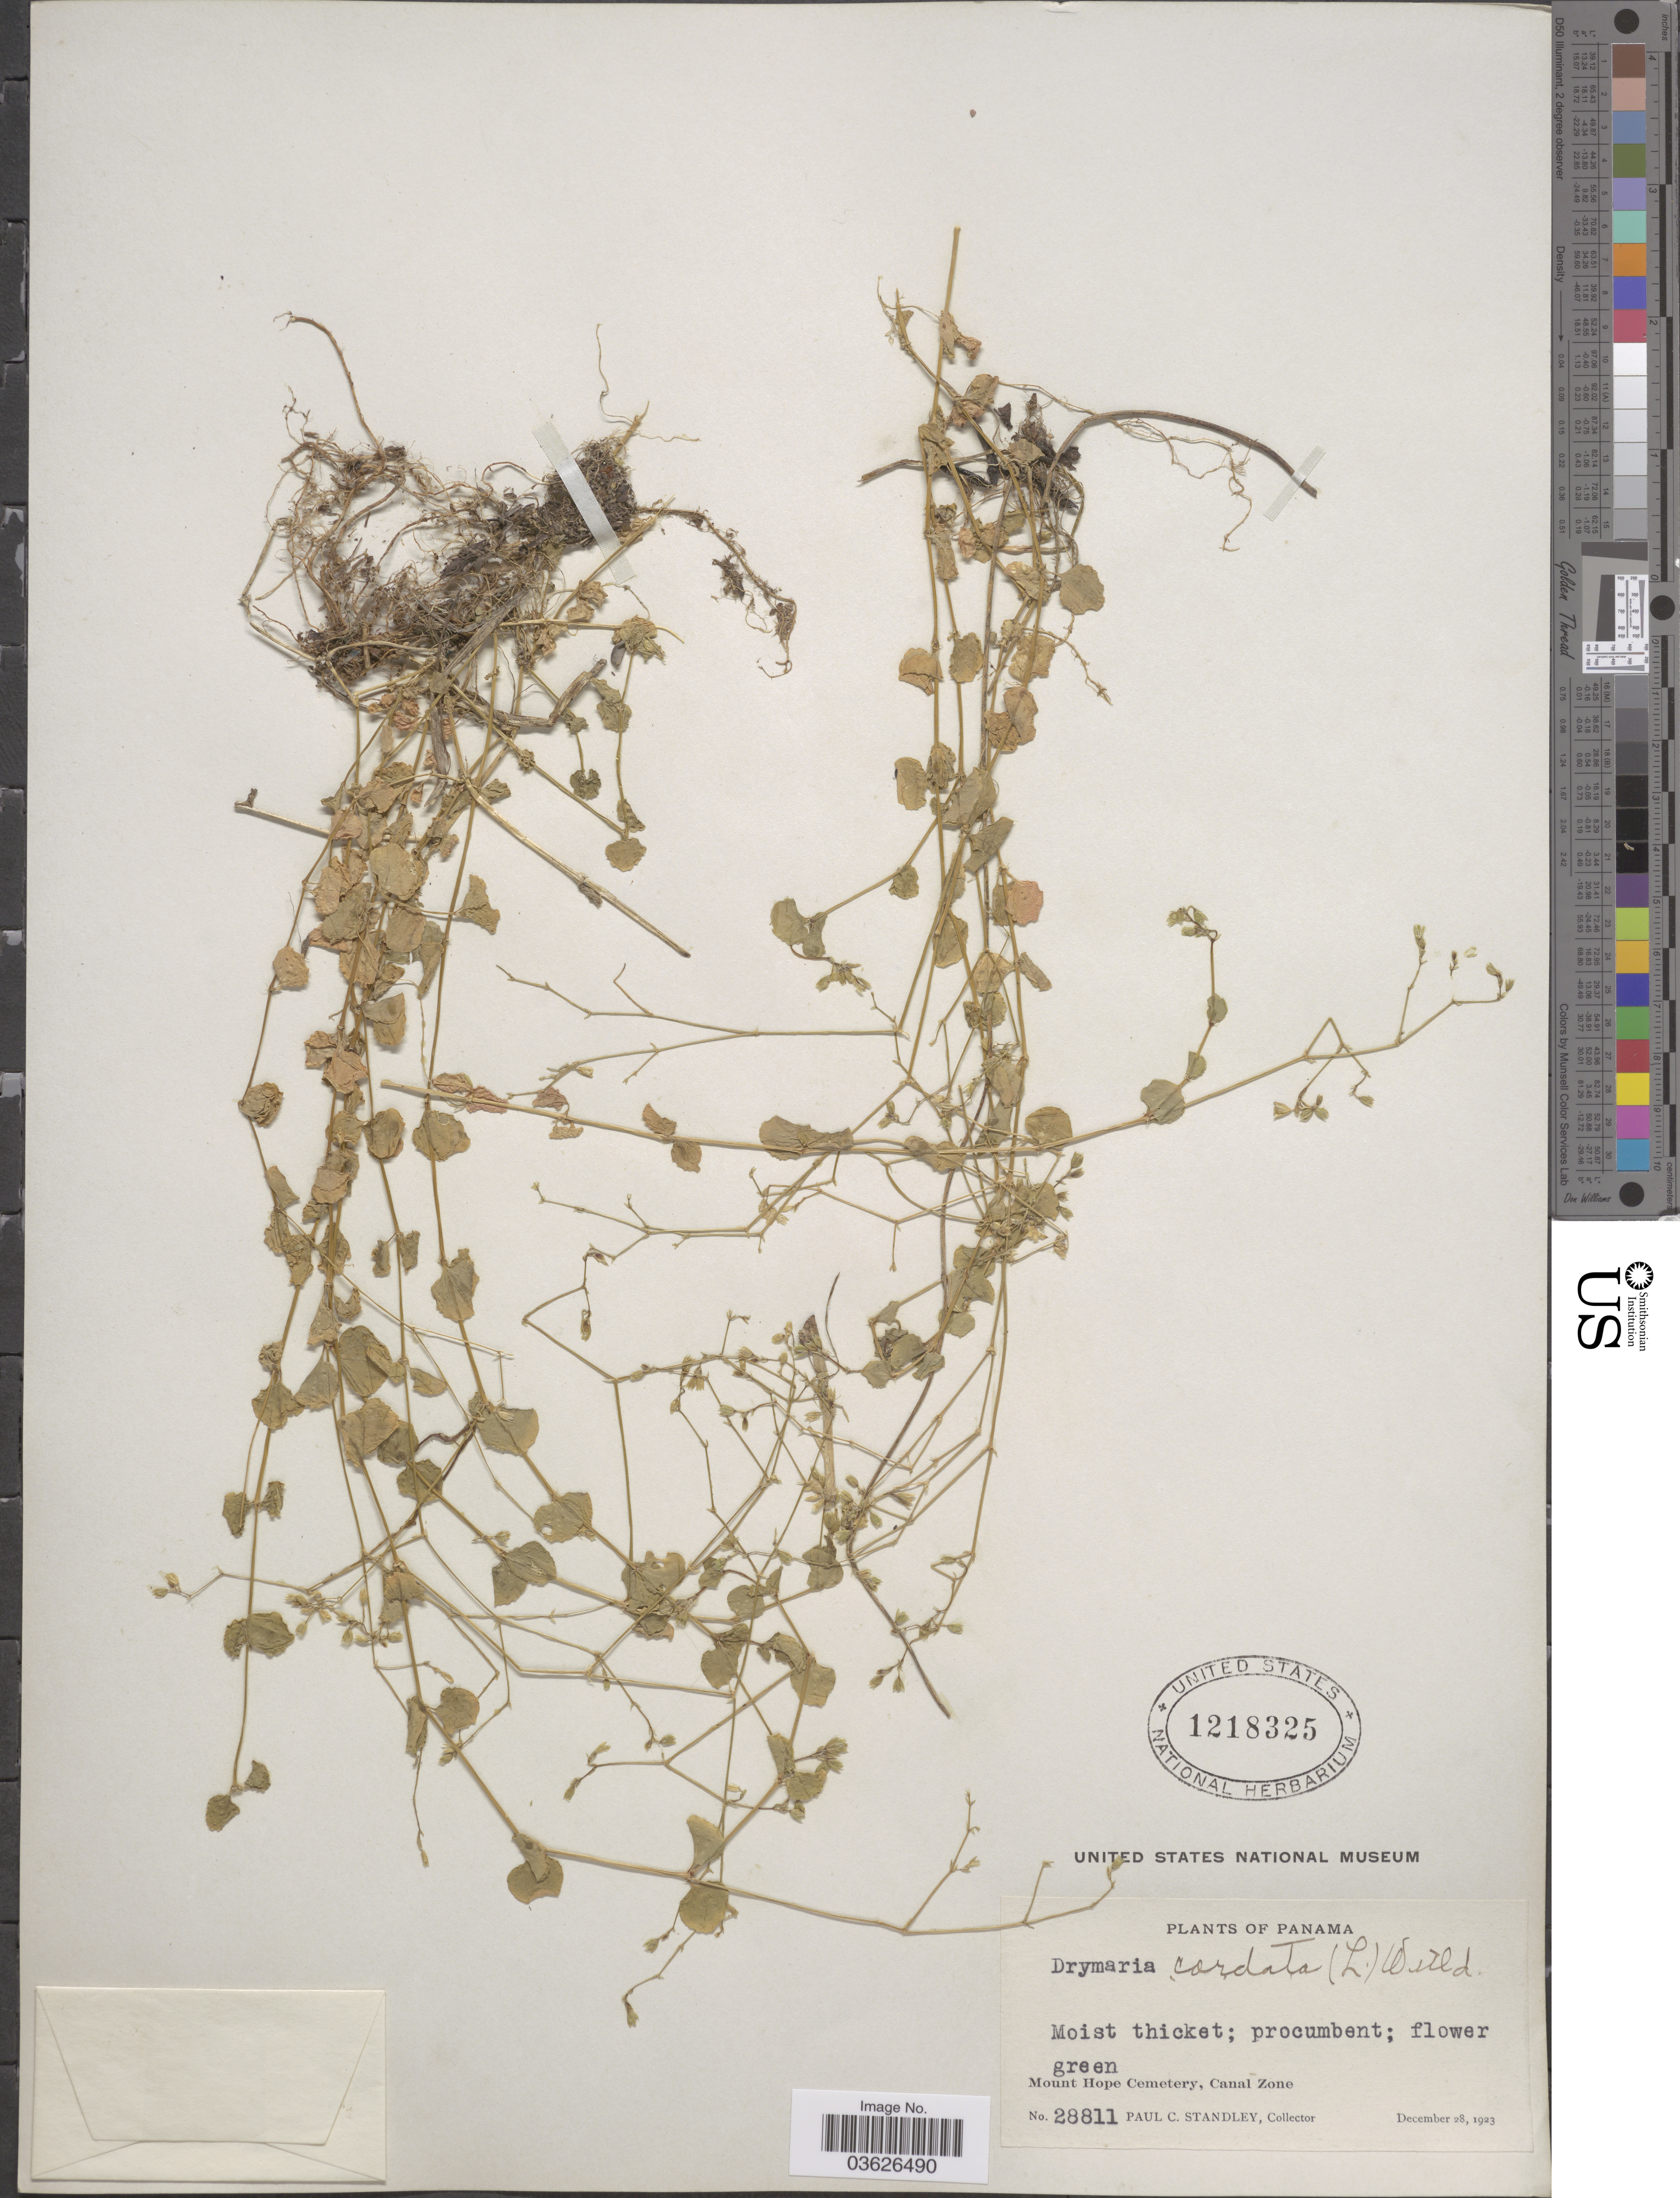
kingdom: Plantae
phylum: Tracheophyta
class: Magnoliopsida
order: Caryophyllales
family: Caryophyllaceae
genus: Drymaria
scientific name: Drymaria cordata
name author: (L.) Willd. ex Schult.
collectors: P. C. Standley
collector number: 28811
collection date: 1923-12-28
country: Panama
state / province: Colón / Panamá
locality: Mount Hope Cemetery, Canal Zone.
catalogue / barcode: US 1218325